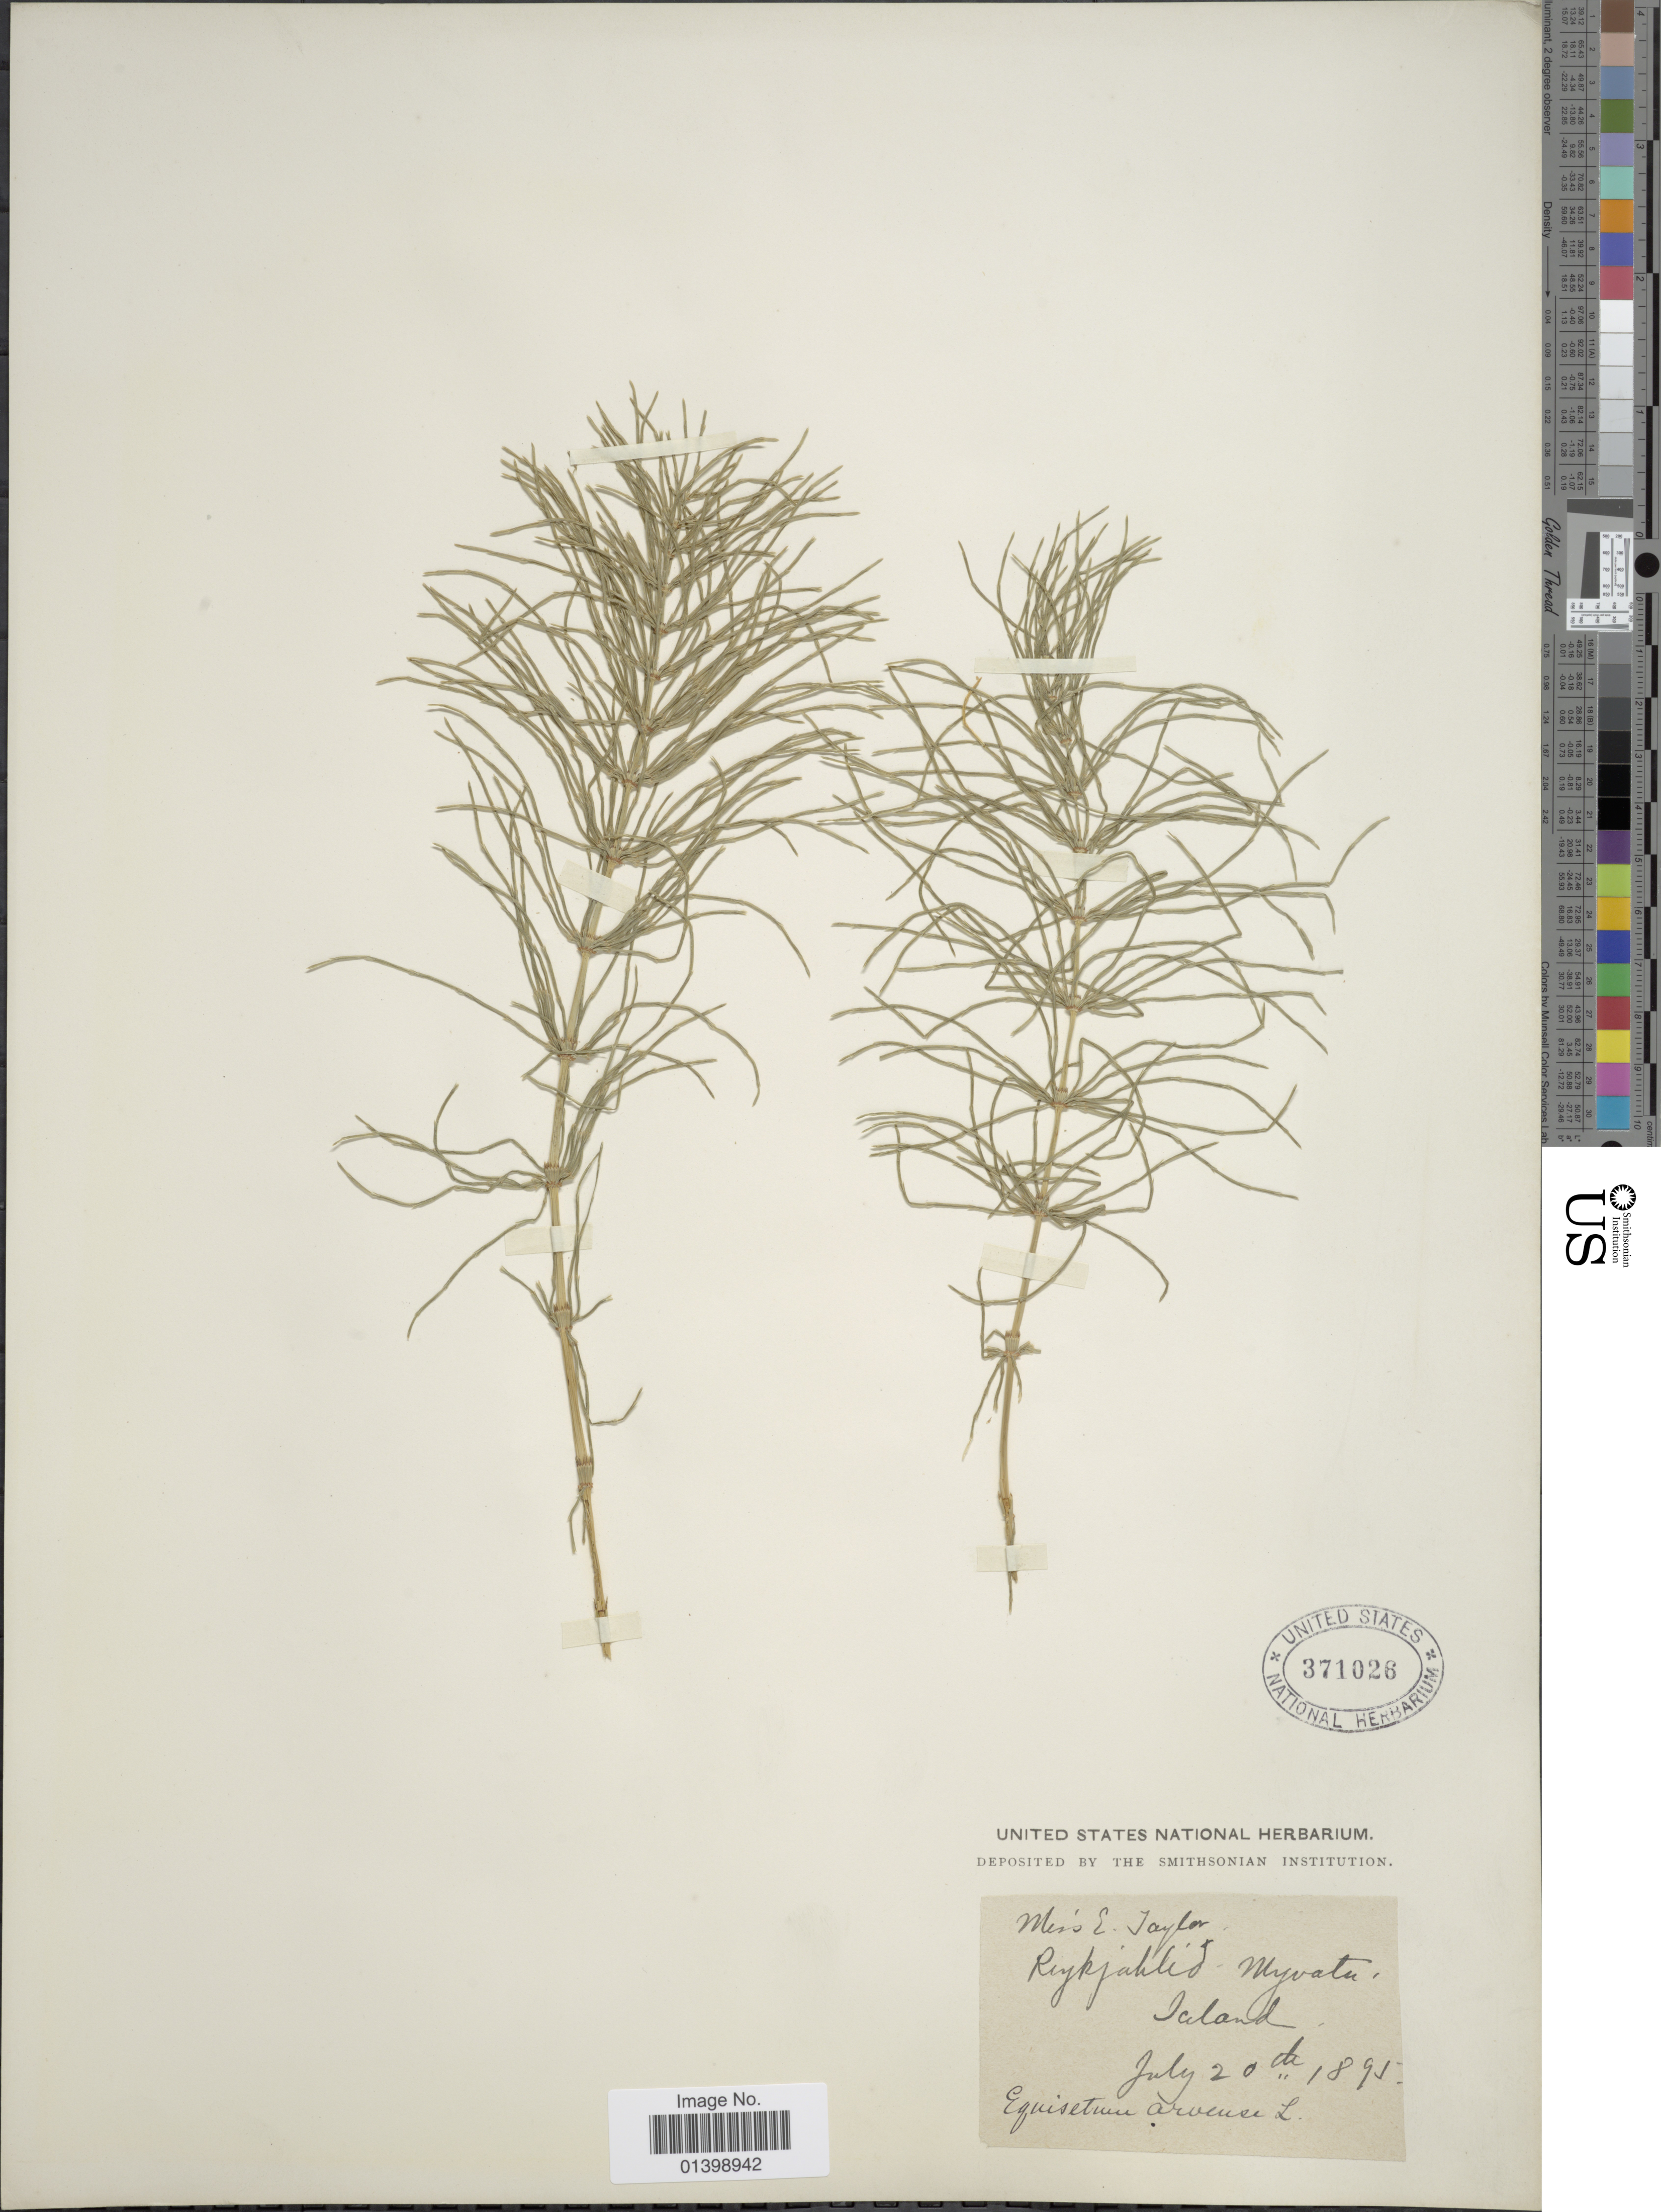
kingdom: Plantae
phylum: Tracheophyta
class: Polypodiopsida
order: Equisetales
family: Equisetaceae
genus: Equisetum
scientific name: Equisetum pratense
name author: Ehrh.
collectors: E. Taylor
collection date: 1895-07-20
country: Iceland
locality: Reykjahlíð Myvatn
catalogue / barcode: US 371026